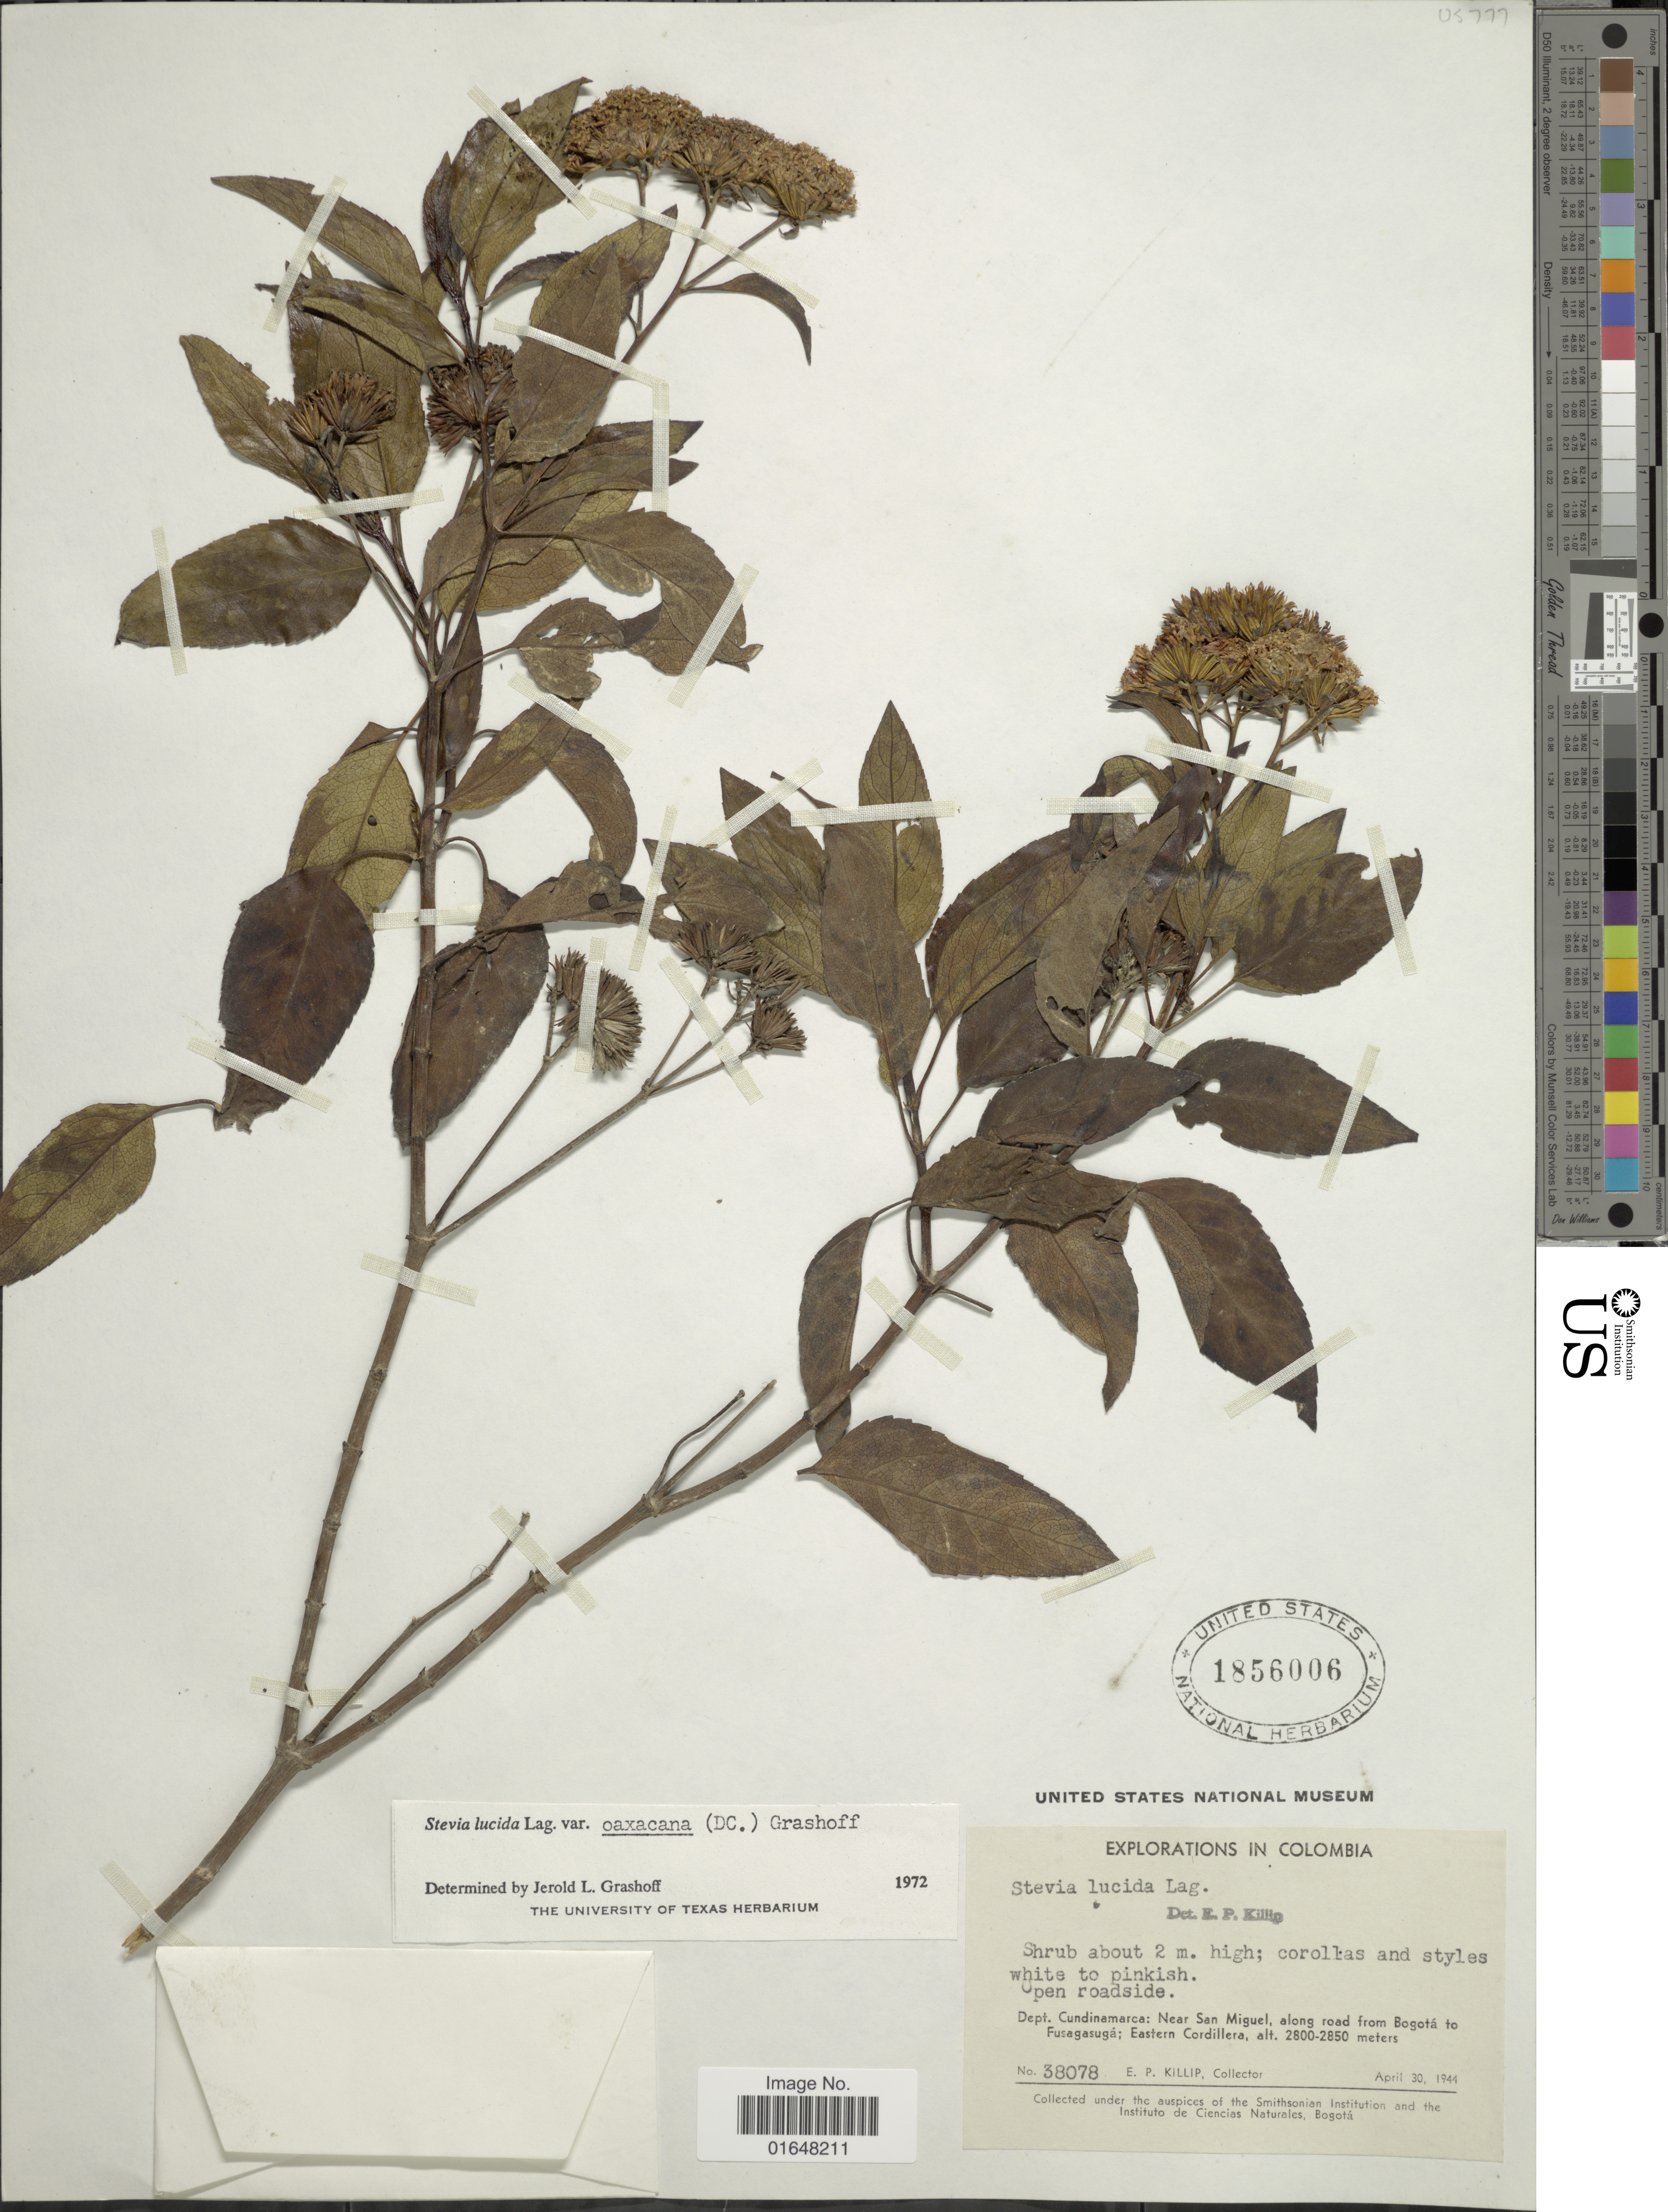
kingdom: Plantae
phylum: Tracheophyta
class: Magnoliopsida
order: Asterales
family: Asteraceae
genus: Stevia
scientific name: Stevia lucida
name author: Lag.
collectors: E. P. Killip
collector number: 38078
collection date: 1944-04-30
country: Colombia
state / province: Cundinamarca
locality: Near San Miguel, along road from Bogota to Fusagasuga, Eastern Cordillera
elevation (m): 2800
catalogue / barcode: US 1856006